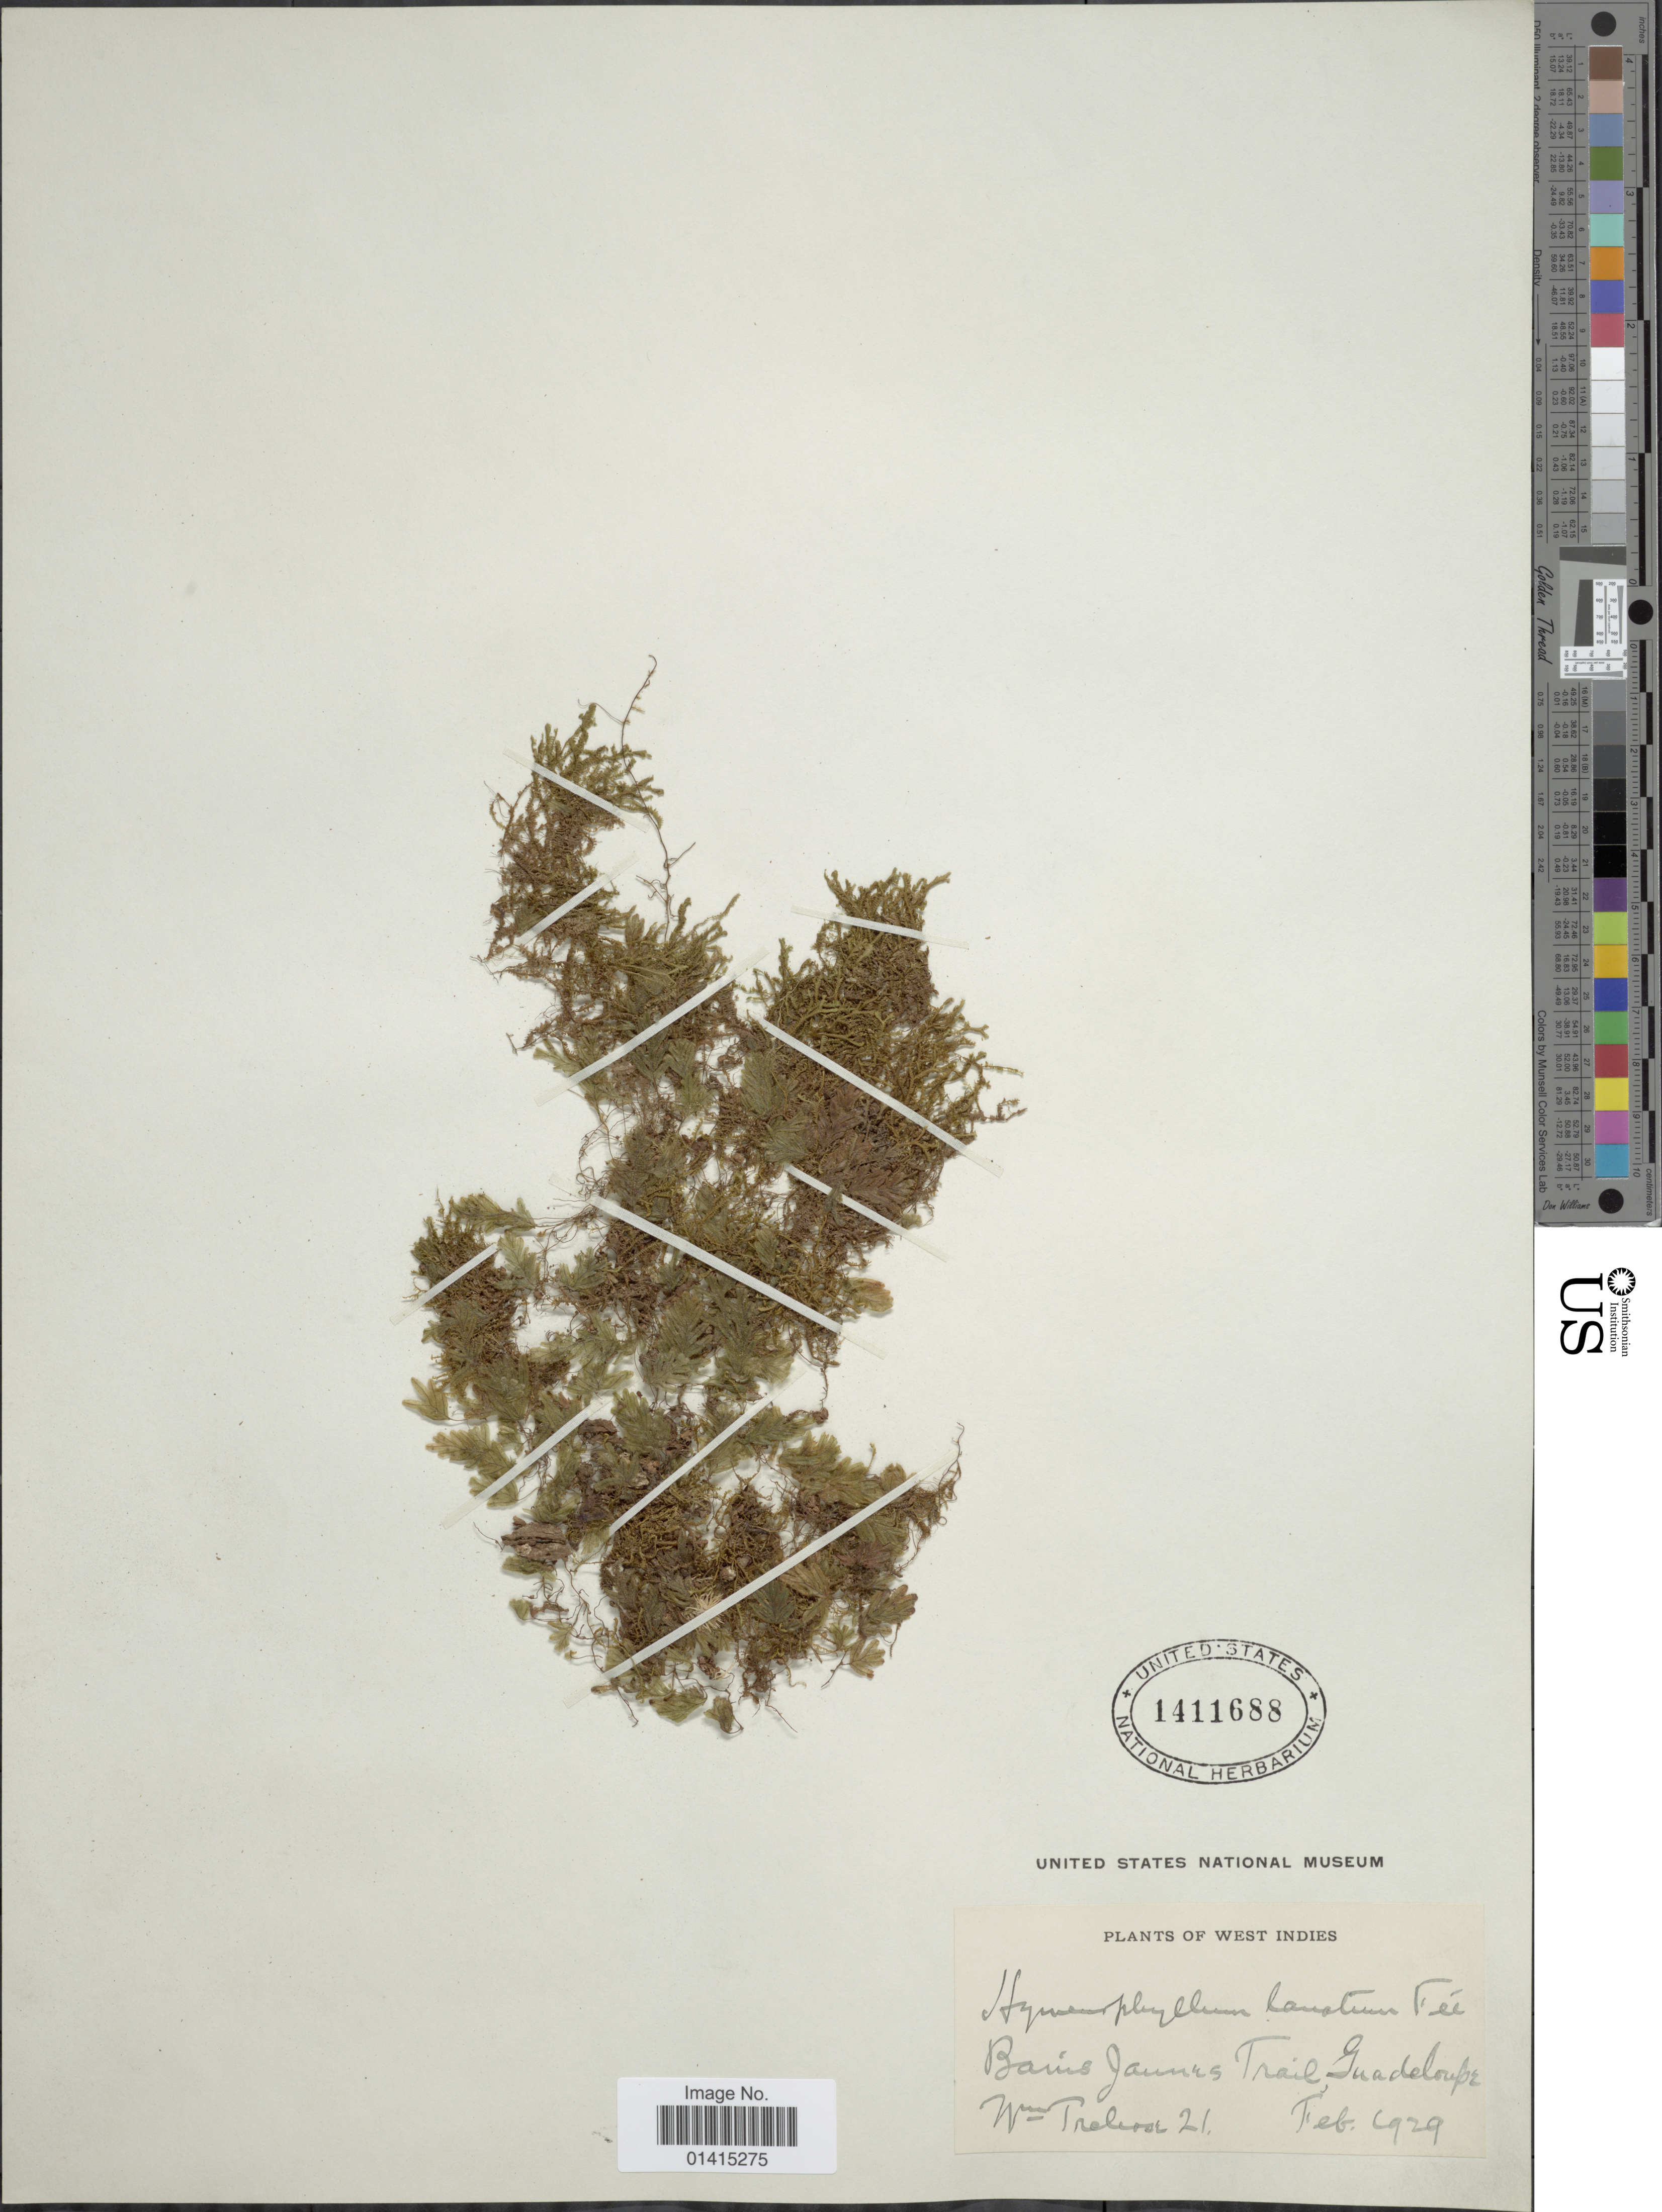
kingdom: Plantae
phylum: Tracheophyta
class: Polypodiopsida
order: Hymenophyllales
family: Hymenophyllaceae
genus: Hymenophyllum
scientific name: Hymenophyllum lanatum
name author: Fée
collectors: W. Trelease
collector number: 21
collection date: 1929-02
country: Guadeloupe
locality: West Indies, Bains Jauners Trail, Guadeloupe [interpreted]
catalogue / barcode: US 1411688